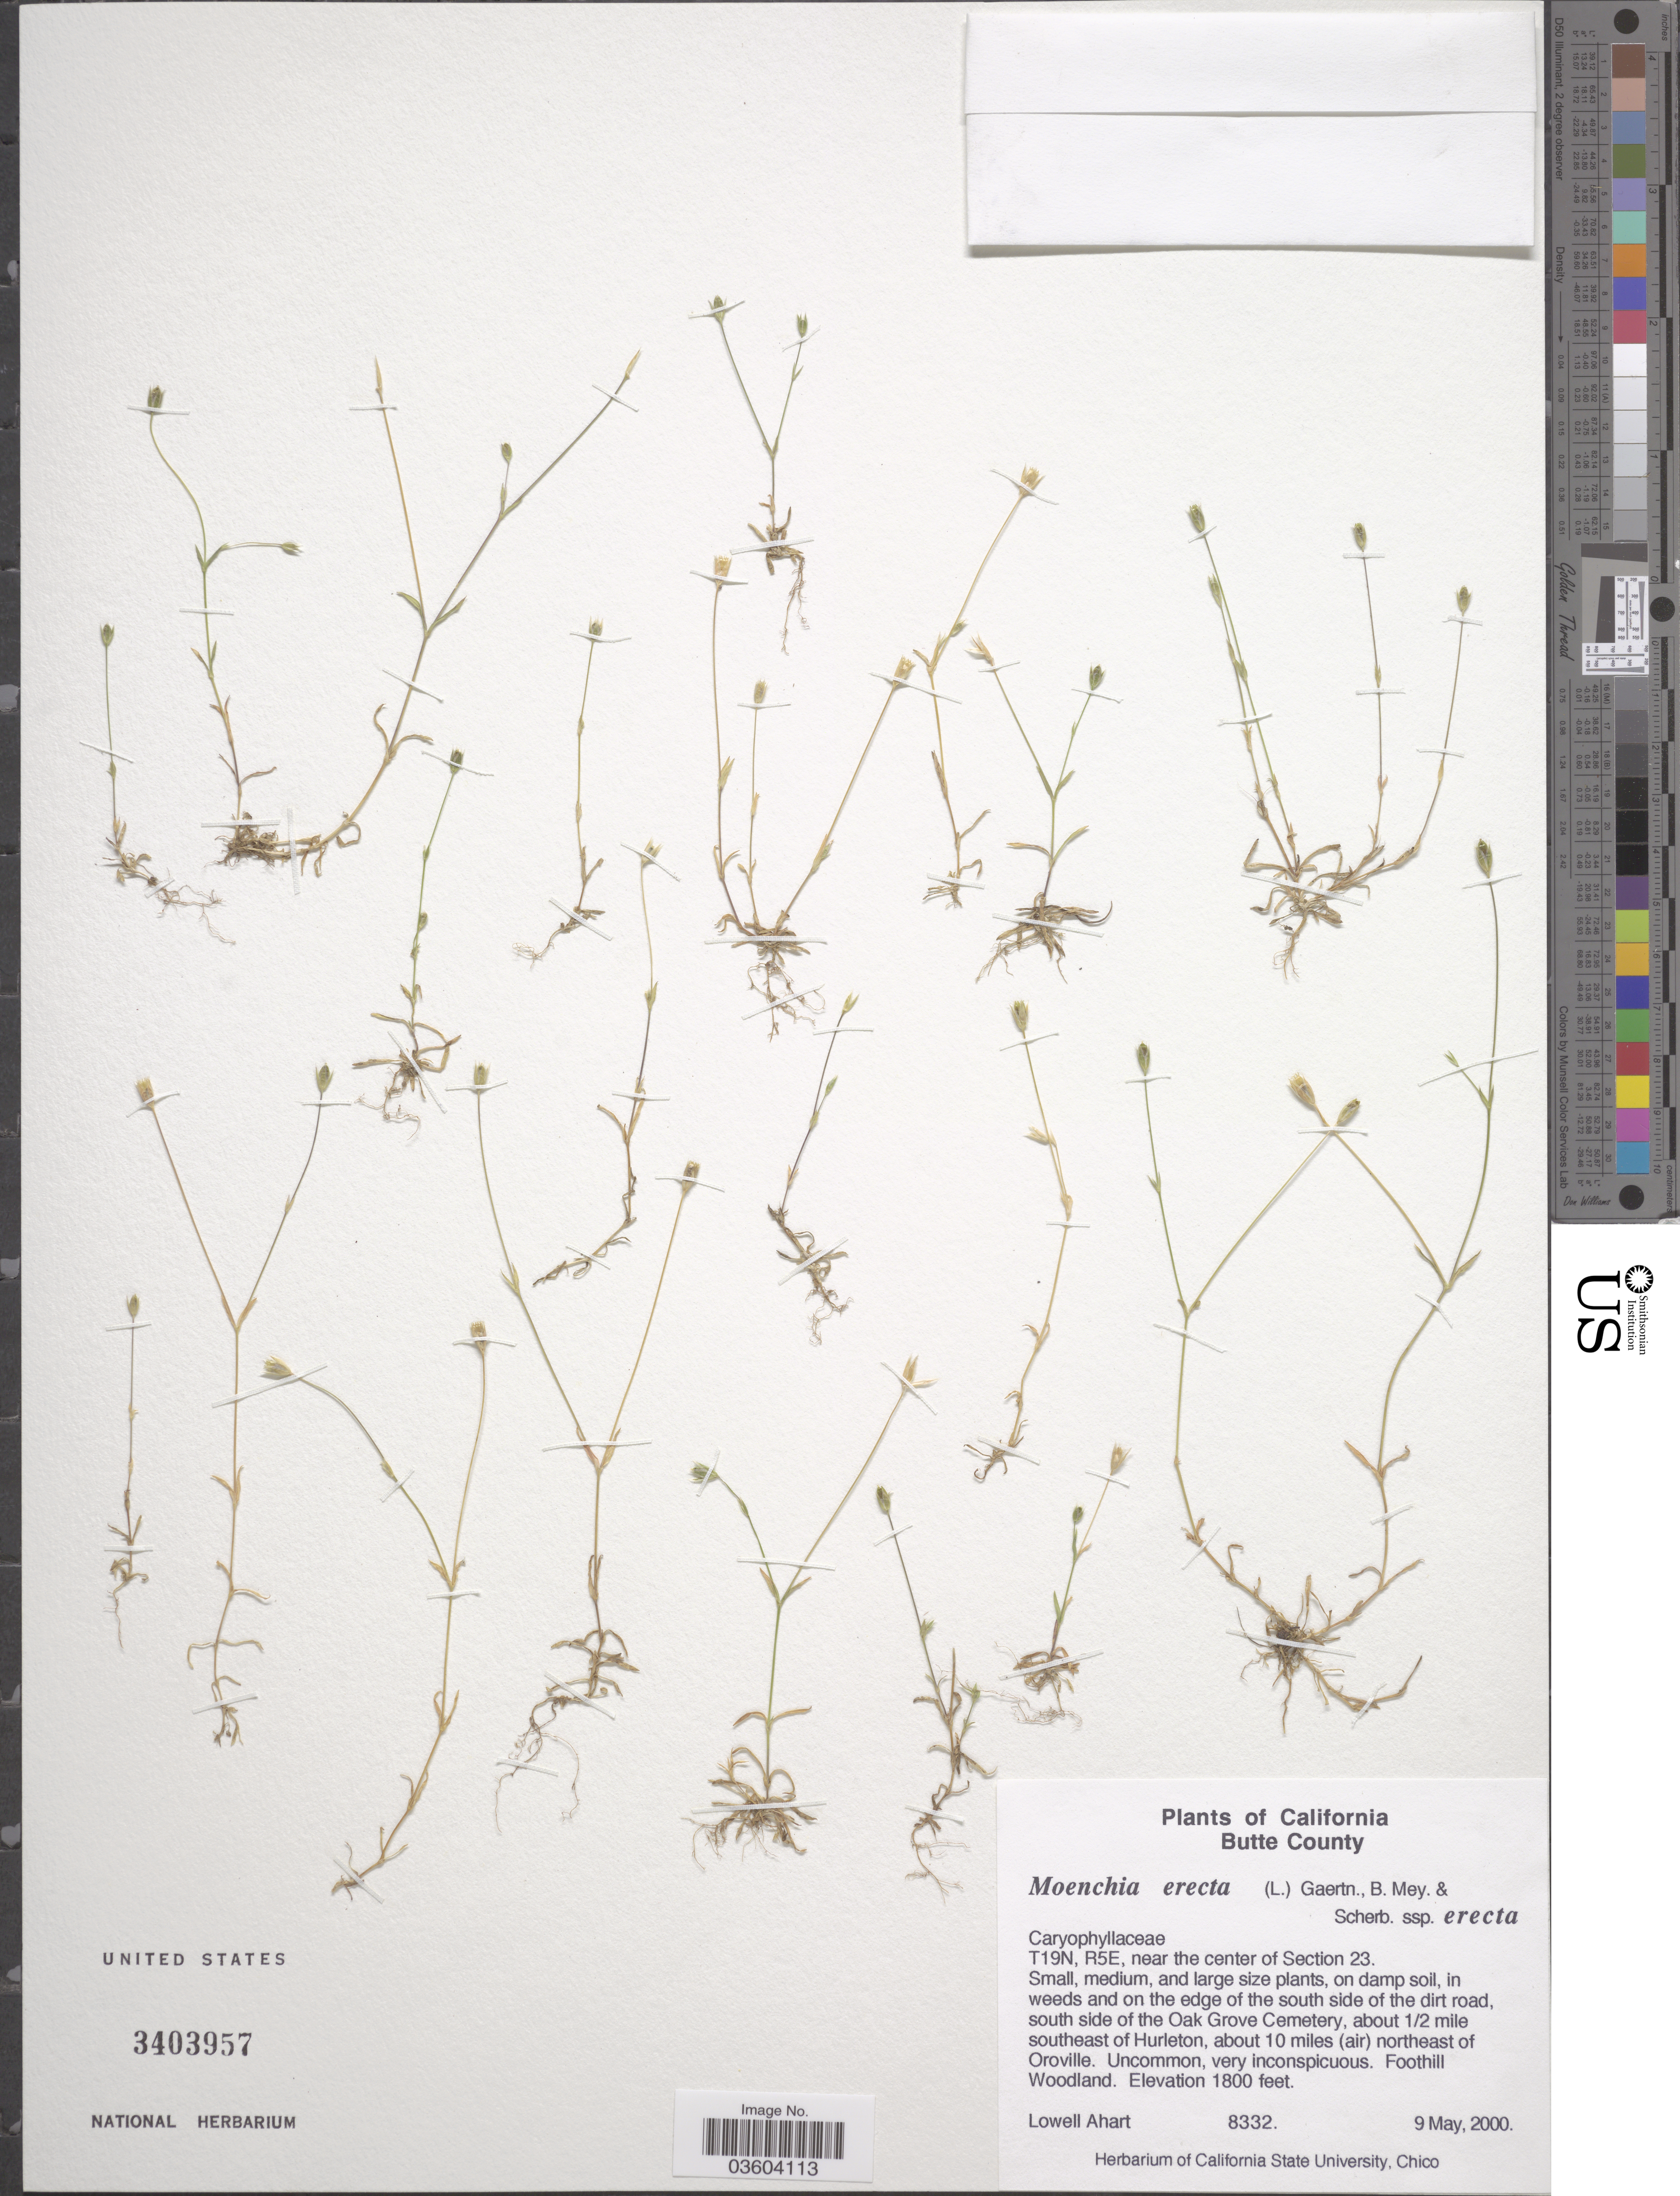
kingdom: Plantae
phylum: Tracheophyta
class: Magnoliopsida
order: Caryophyllales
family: Caryophyllaceae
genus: Moenchia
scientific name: Moenchia sp.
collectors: L. Ahart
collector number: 8332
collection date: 2000-05-09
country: United States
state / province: California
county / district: Butte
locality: Butte County. T19N, R5E, near the center of Section 23. In weeds and on the edge of the south side of the dirt road, south side of the Oak Grove Cemetery, about ½ mile southeast of Hurleton, about 10 miles (air) northeast of Oroville.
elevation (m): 549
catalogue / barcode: US 3403957